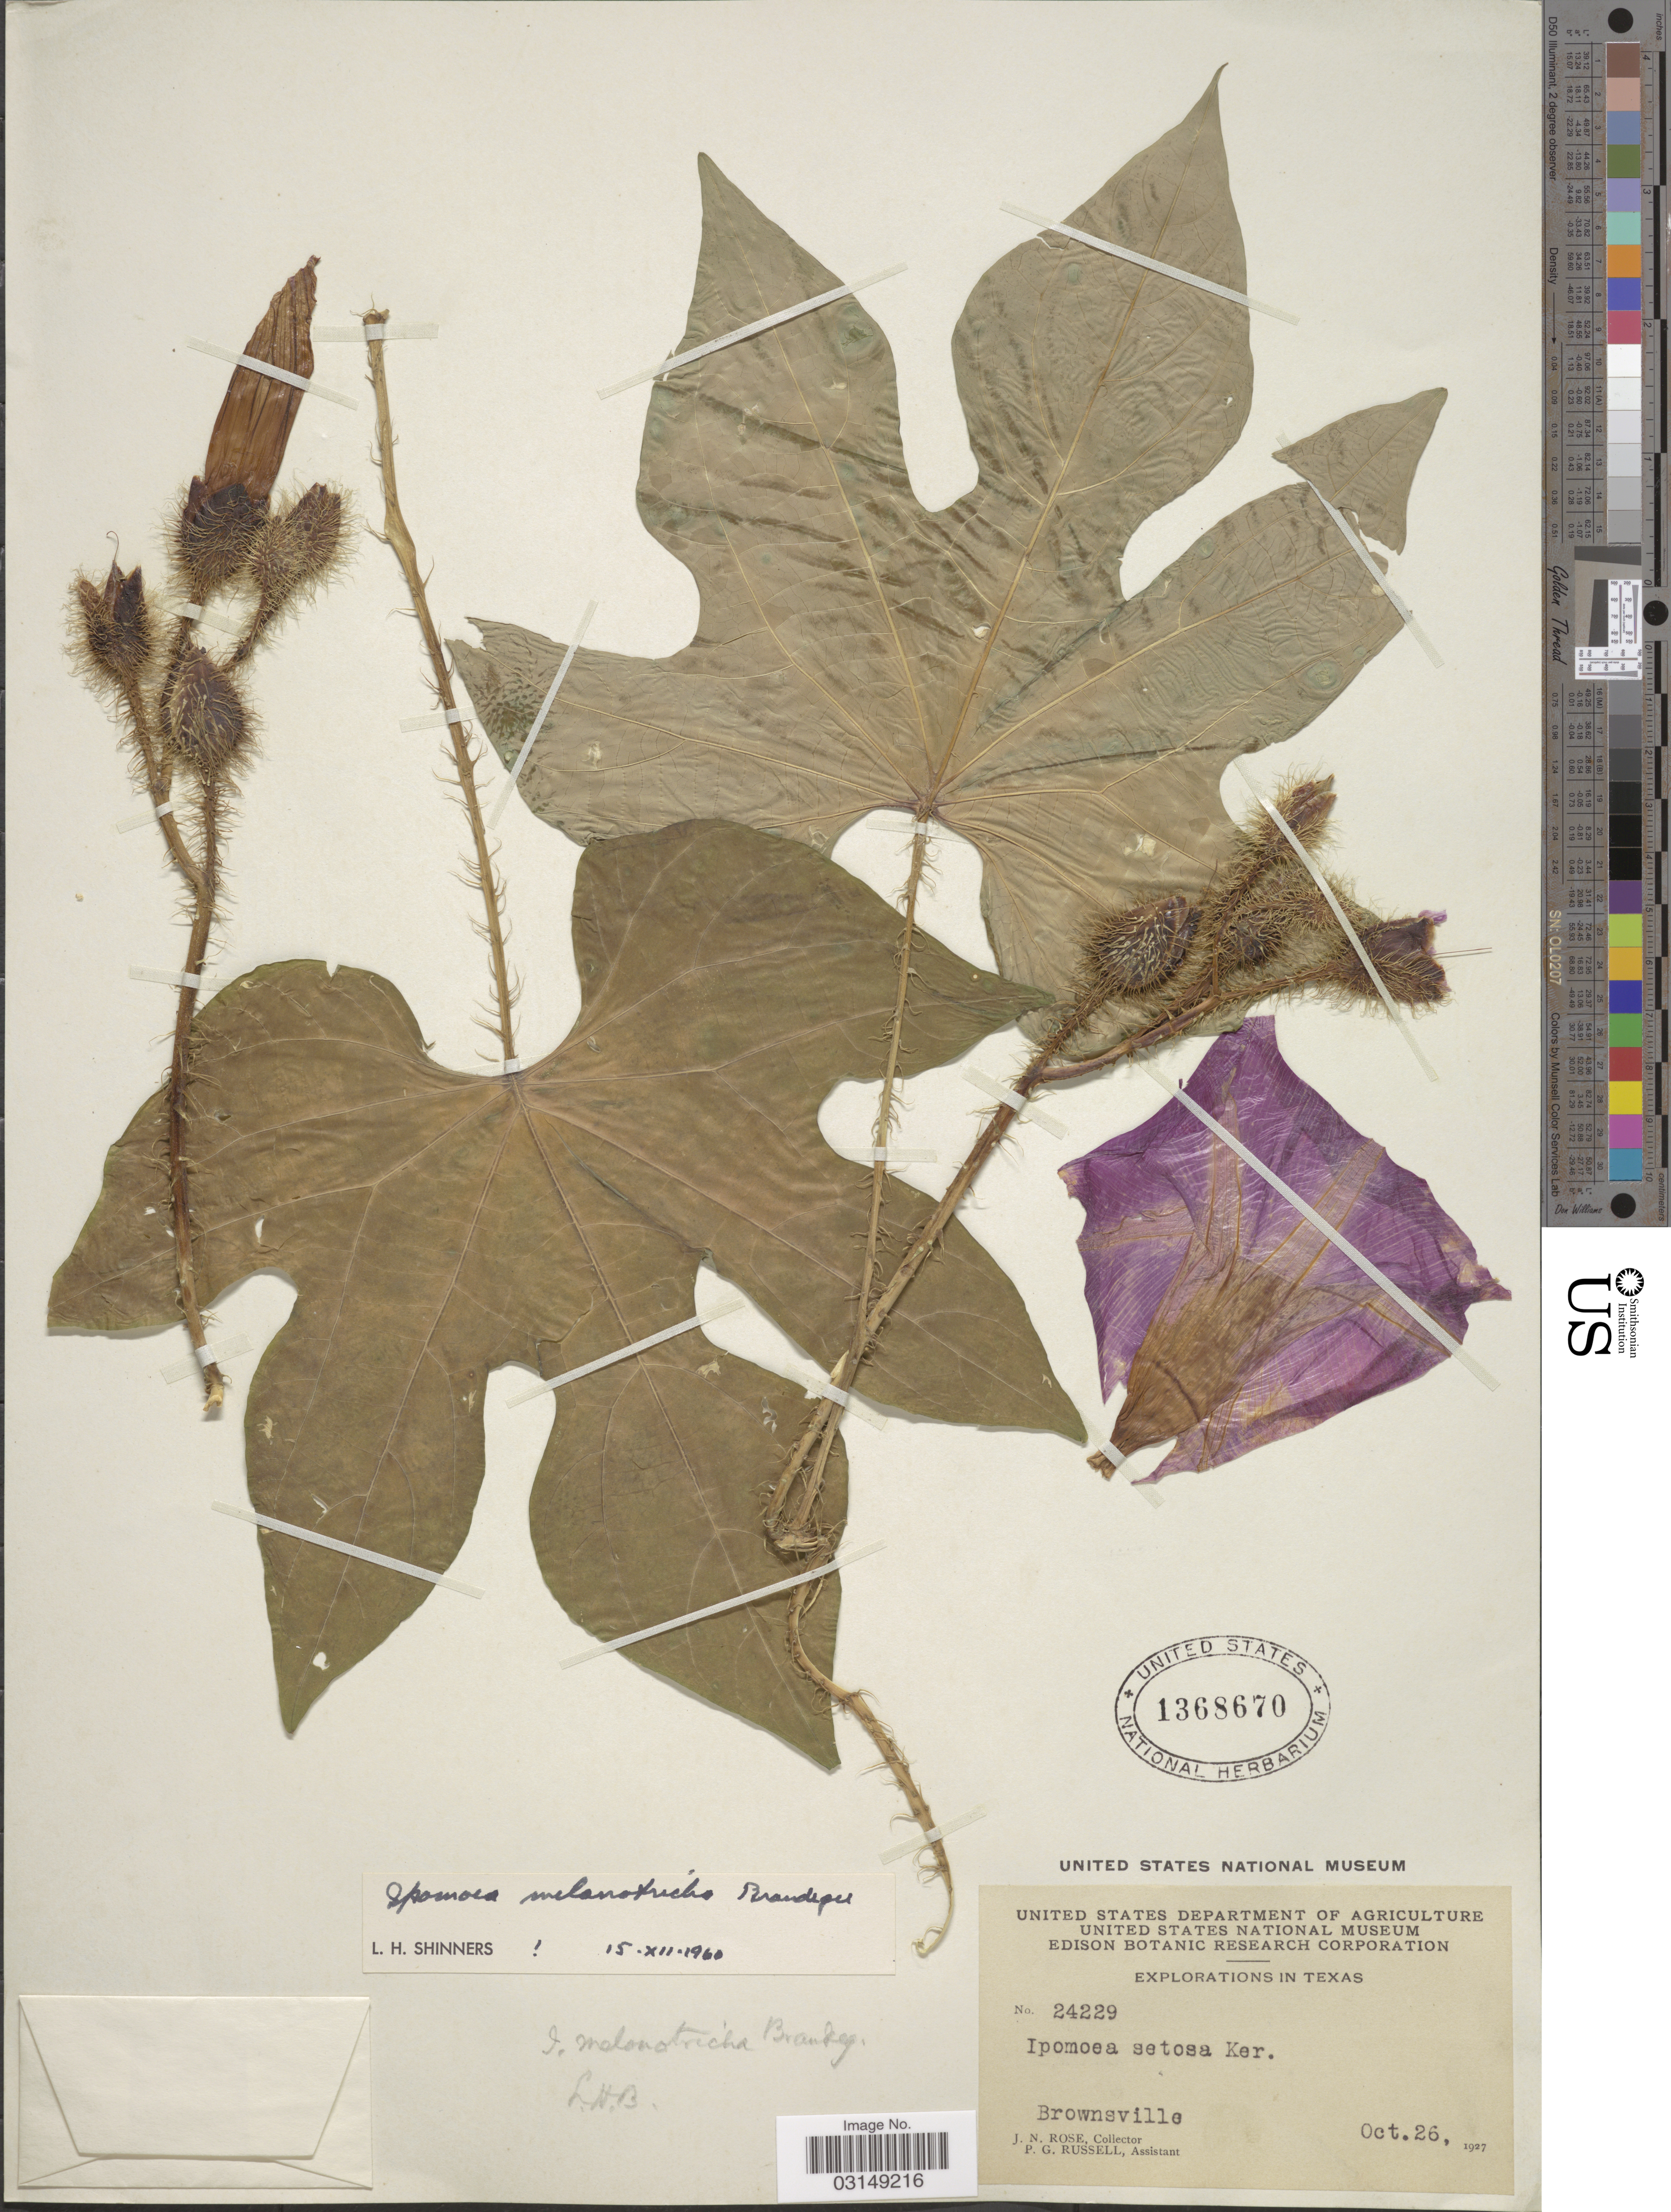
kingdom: Plantae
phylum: Tracheophyta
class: Magnoliopsida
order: Solanales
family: Convolvulaceae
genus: Ipomoea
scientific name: Ipomoea setosa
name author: Ker Gawl.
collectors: J. N. Rose & P. G. Russell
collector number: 24229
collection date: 1927-10-26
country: United States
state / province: Texas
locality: Brownsville.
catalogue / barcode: US 1368670